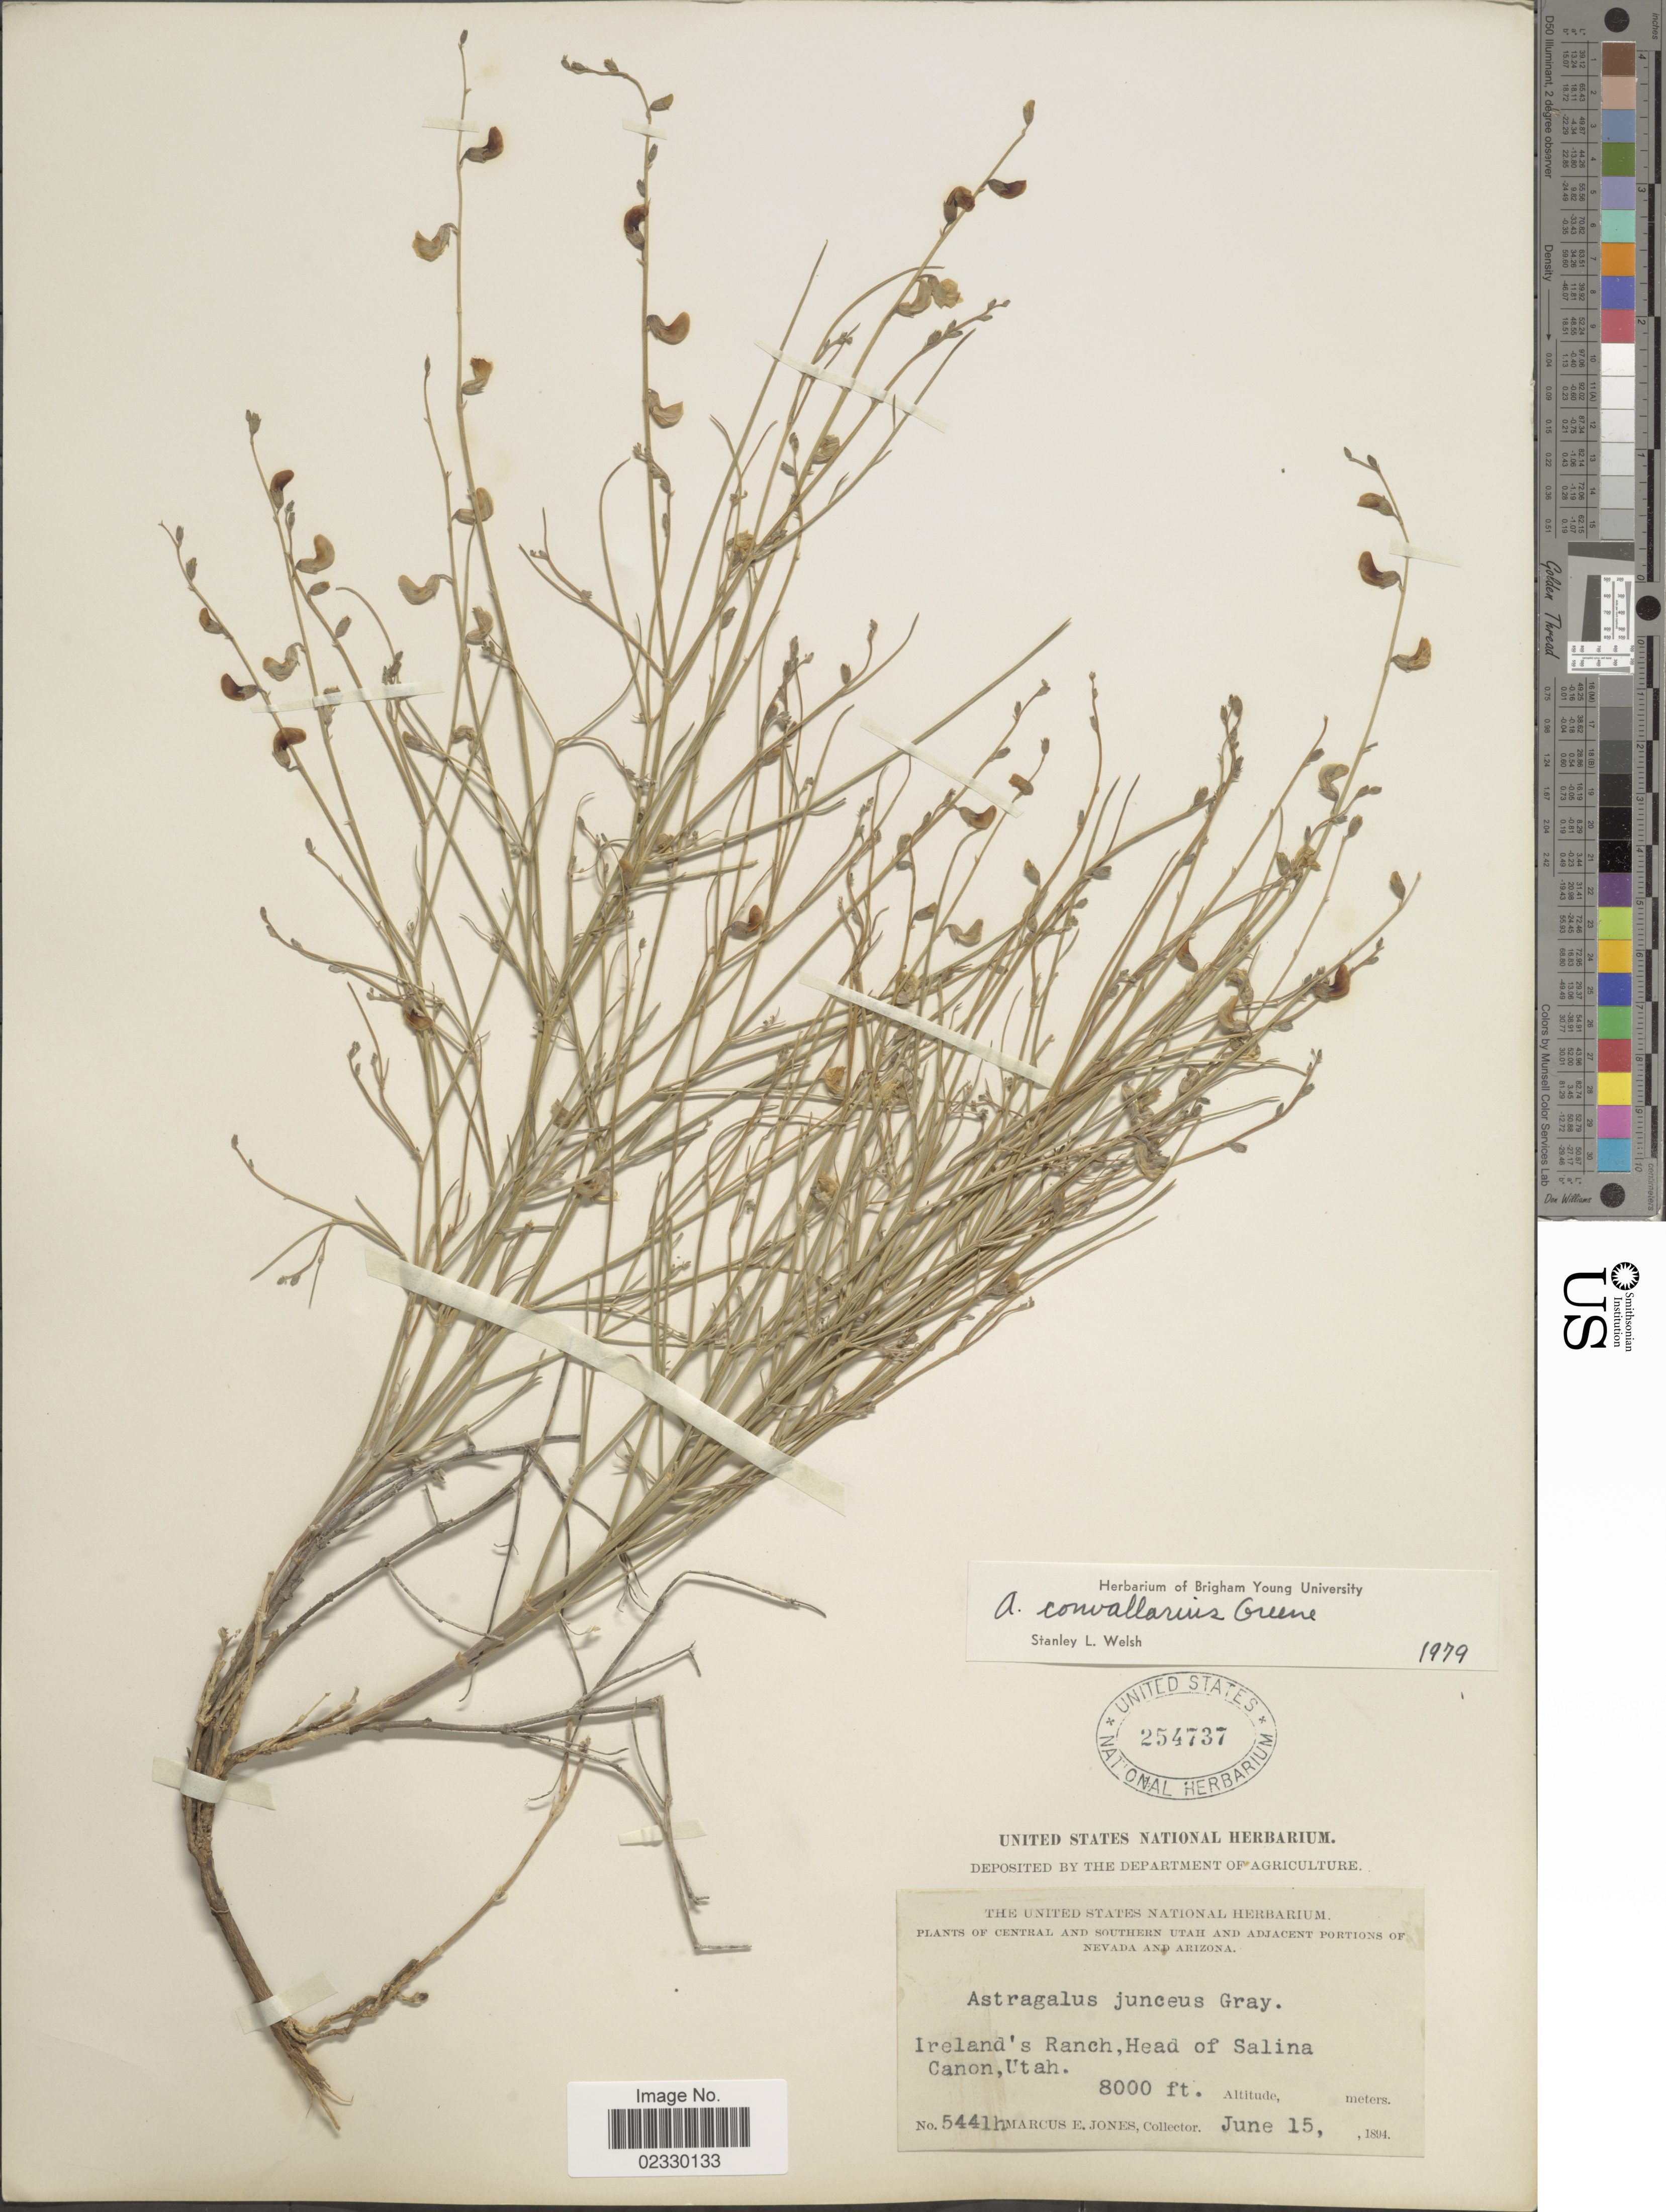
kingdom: Plantae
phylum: Tracheophyta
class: Magnoliopsida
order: Fabales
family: Fabaceae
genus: Astragalus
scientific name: Astragalus convallarius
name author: Greene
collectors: M. E. Jones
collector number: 5441h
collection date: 1894-06-15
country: United States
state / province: Utah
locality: Central and Southern Utah and Adjacent Portion of Nevada and Arizona, Ireland's Ranch, Head of Salina Canon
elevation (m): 2438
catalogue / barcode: US 254737